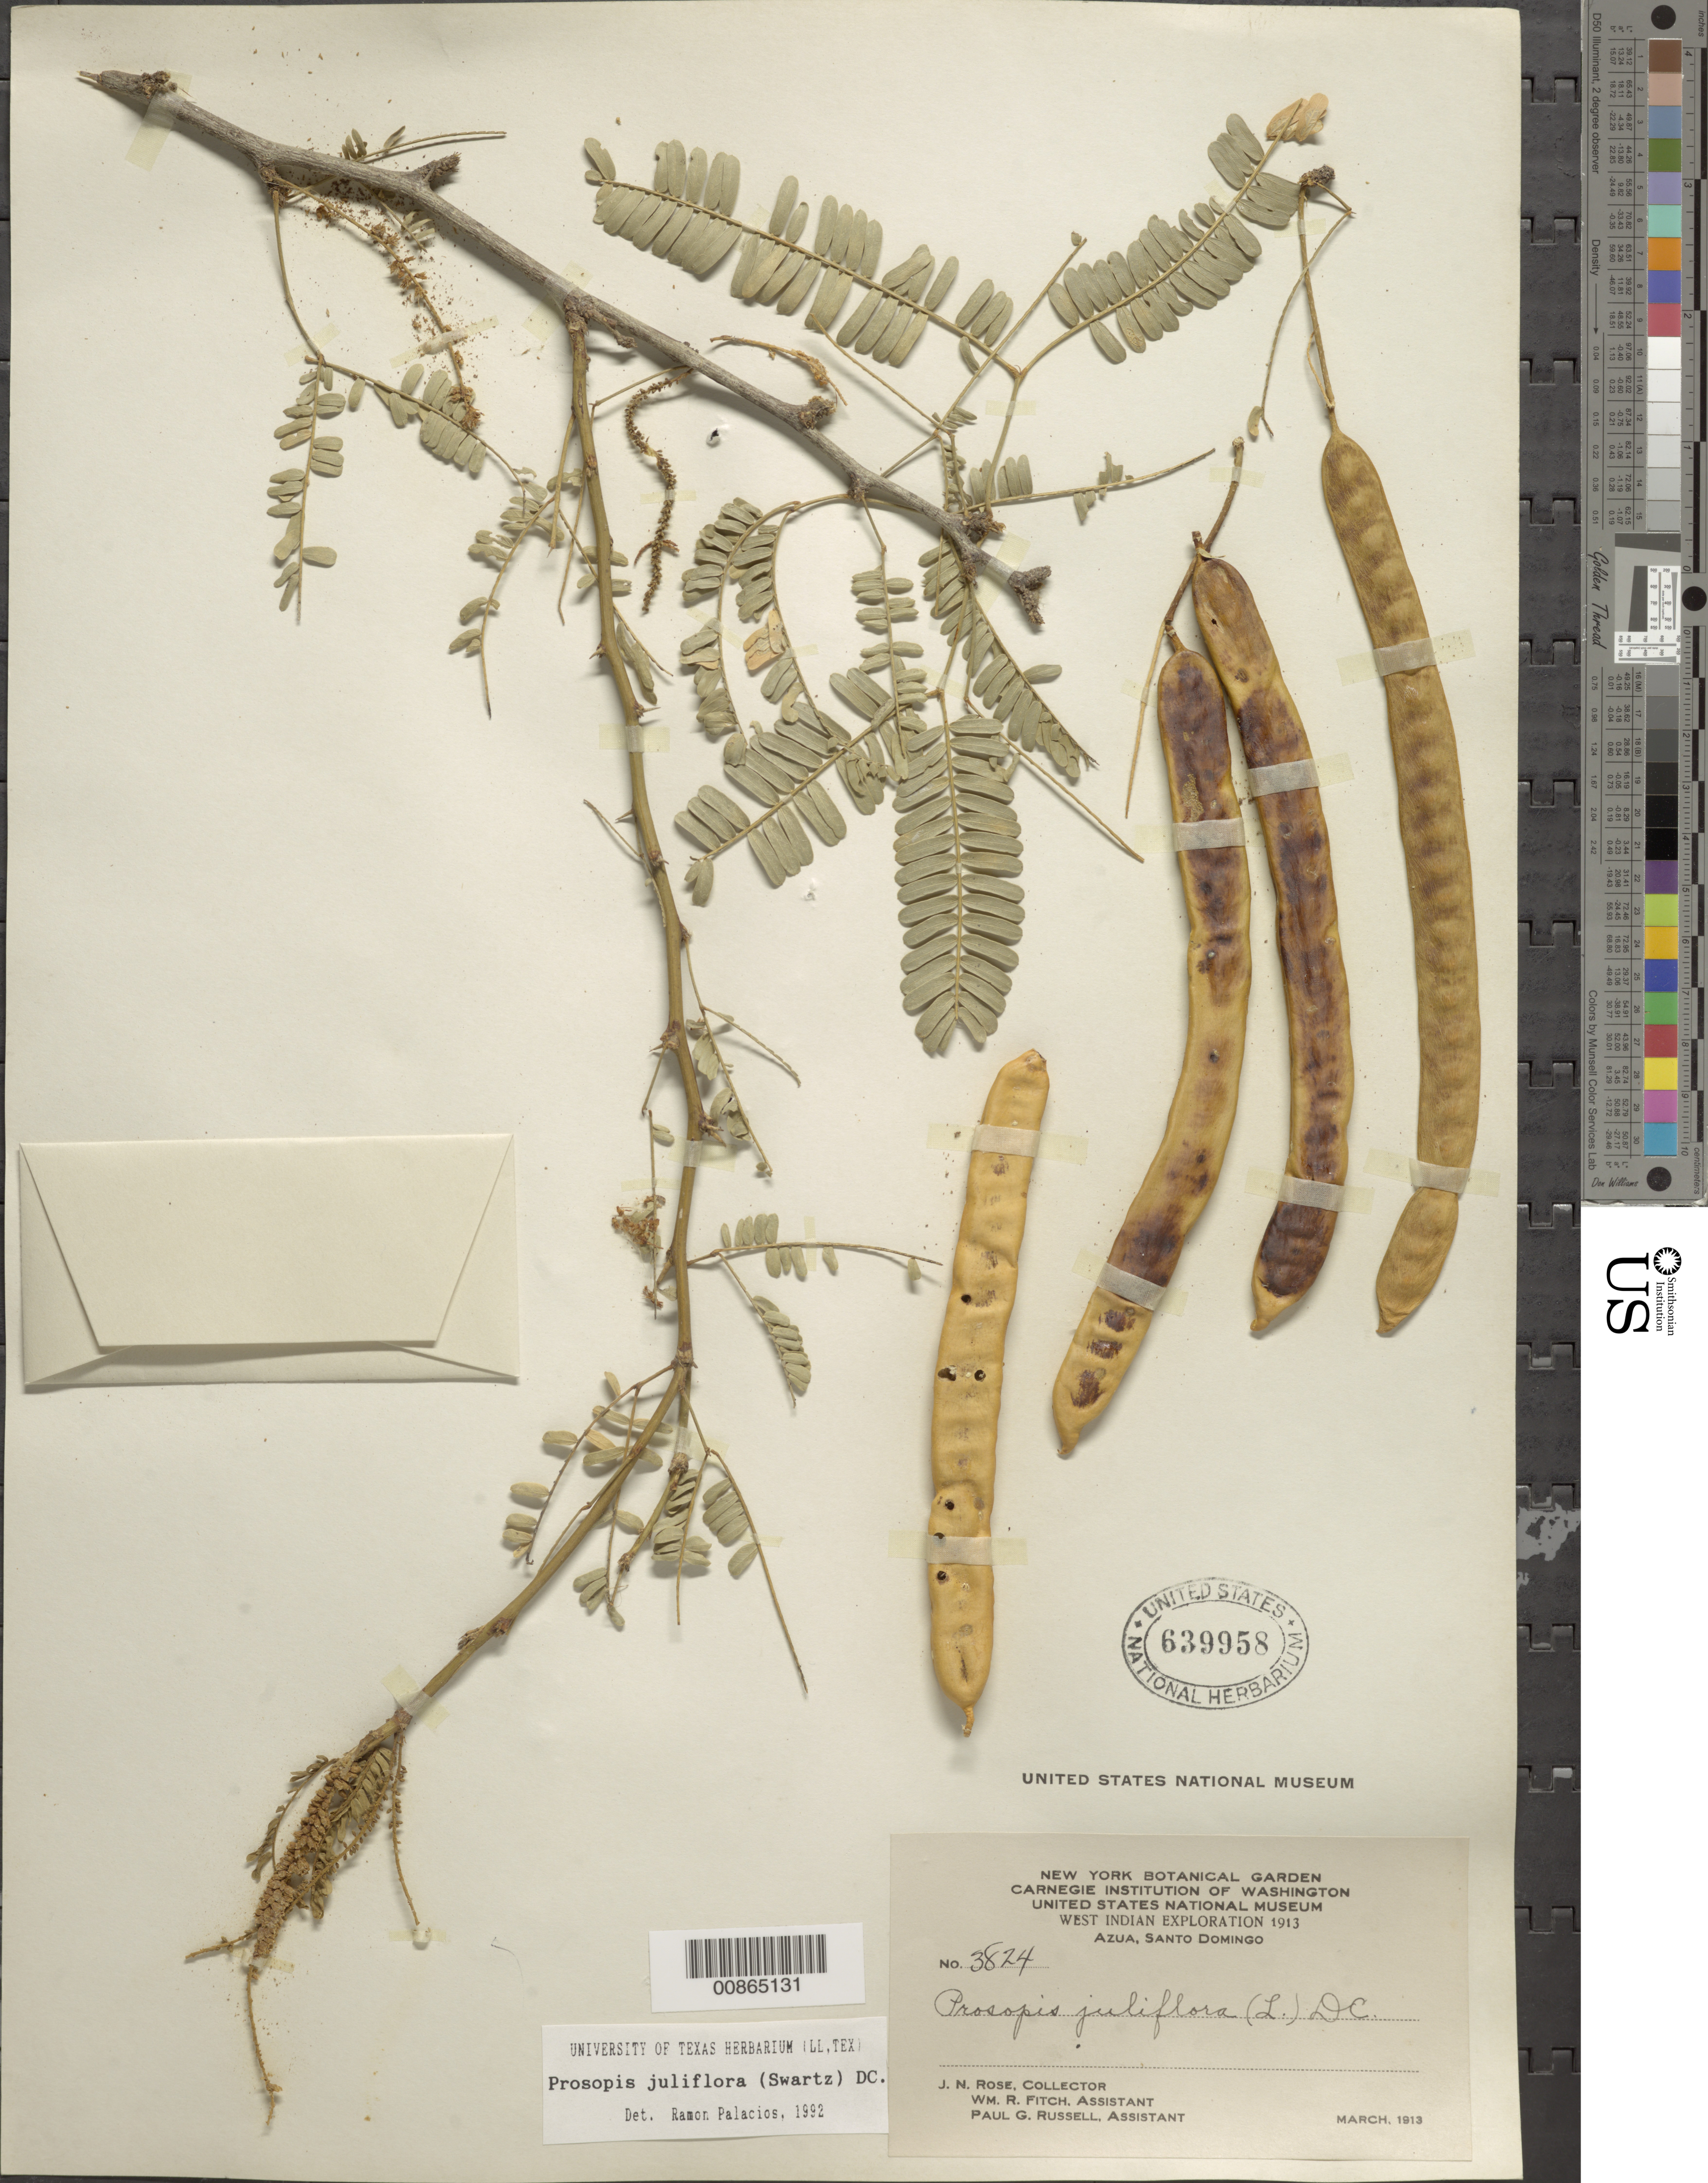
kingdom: Plantae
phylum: Tracheophyta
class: Magnoliopsida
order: Fabales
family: Fabaceae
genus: Neltuma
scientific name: Neltuma juliflora var. juliflora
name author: (Sw.) Raf.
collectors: J. N. Rose, W. R. Fitch & P. G. Russell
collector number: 3824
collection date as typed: Mar 1913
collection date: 1913-03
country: Dominican Republic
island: Hispaniola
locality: Azua, Santo Domingo.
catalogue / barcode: US 639958